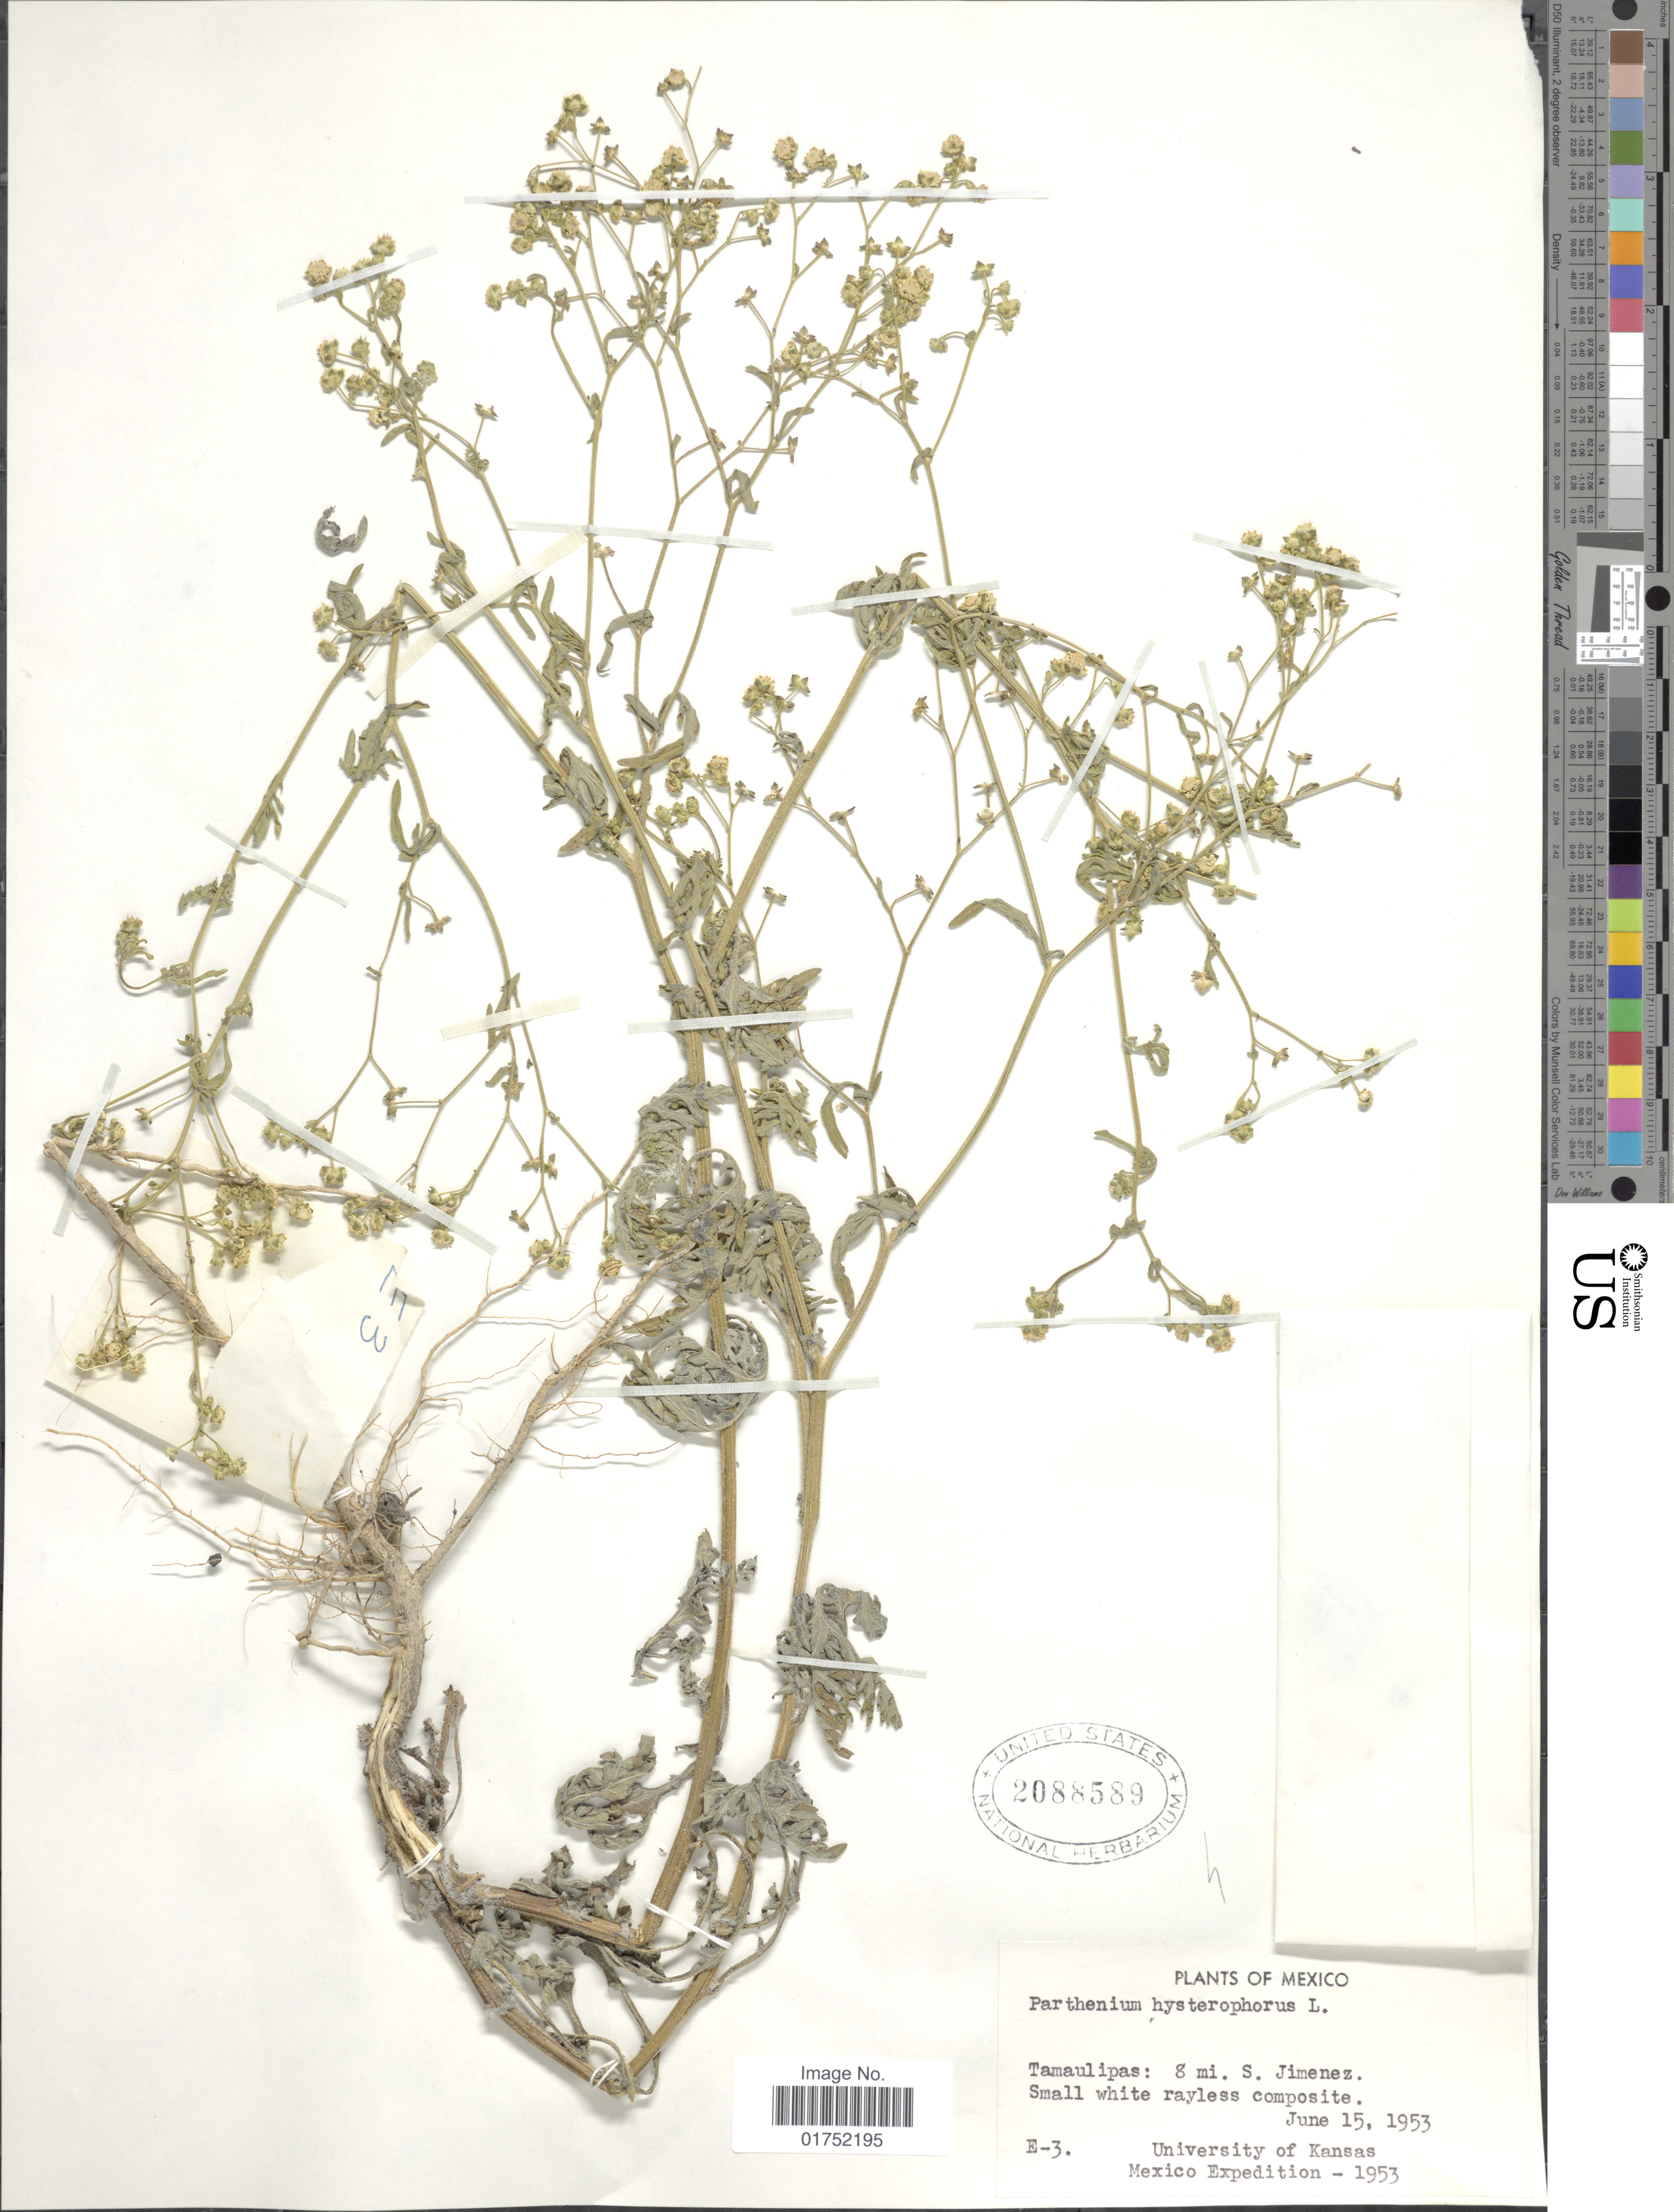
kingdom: Plantae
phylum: Tracheophyta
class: Magnoliopsida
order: Asterales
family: Asteraceae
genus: Parthenium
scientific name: Parthenium hysterophorus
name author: L.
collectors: University of Kansas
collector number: E-3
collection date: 1953-06-15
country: Mexico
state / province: Tamaulipas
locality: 8 mi S. Jimenez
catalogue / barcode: US 2088589